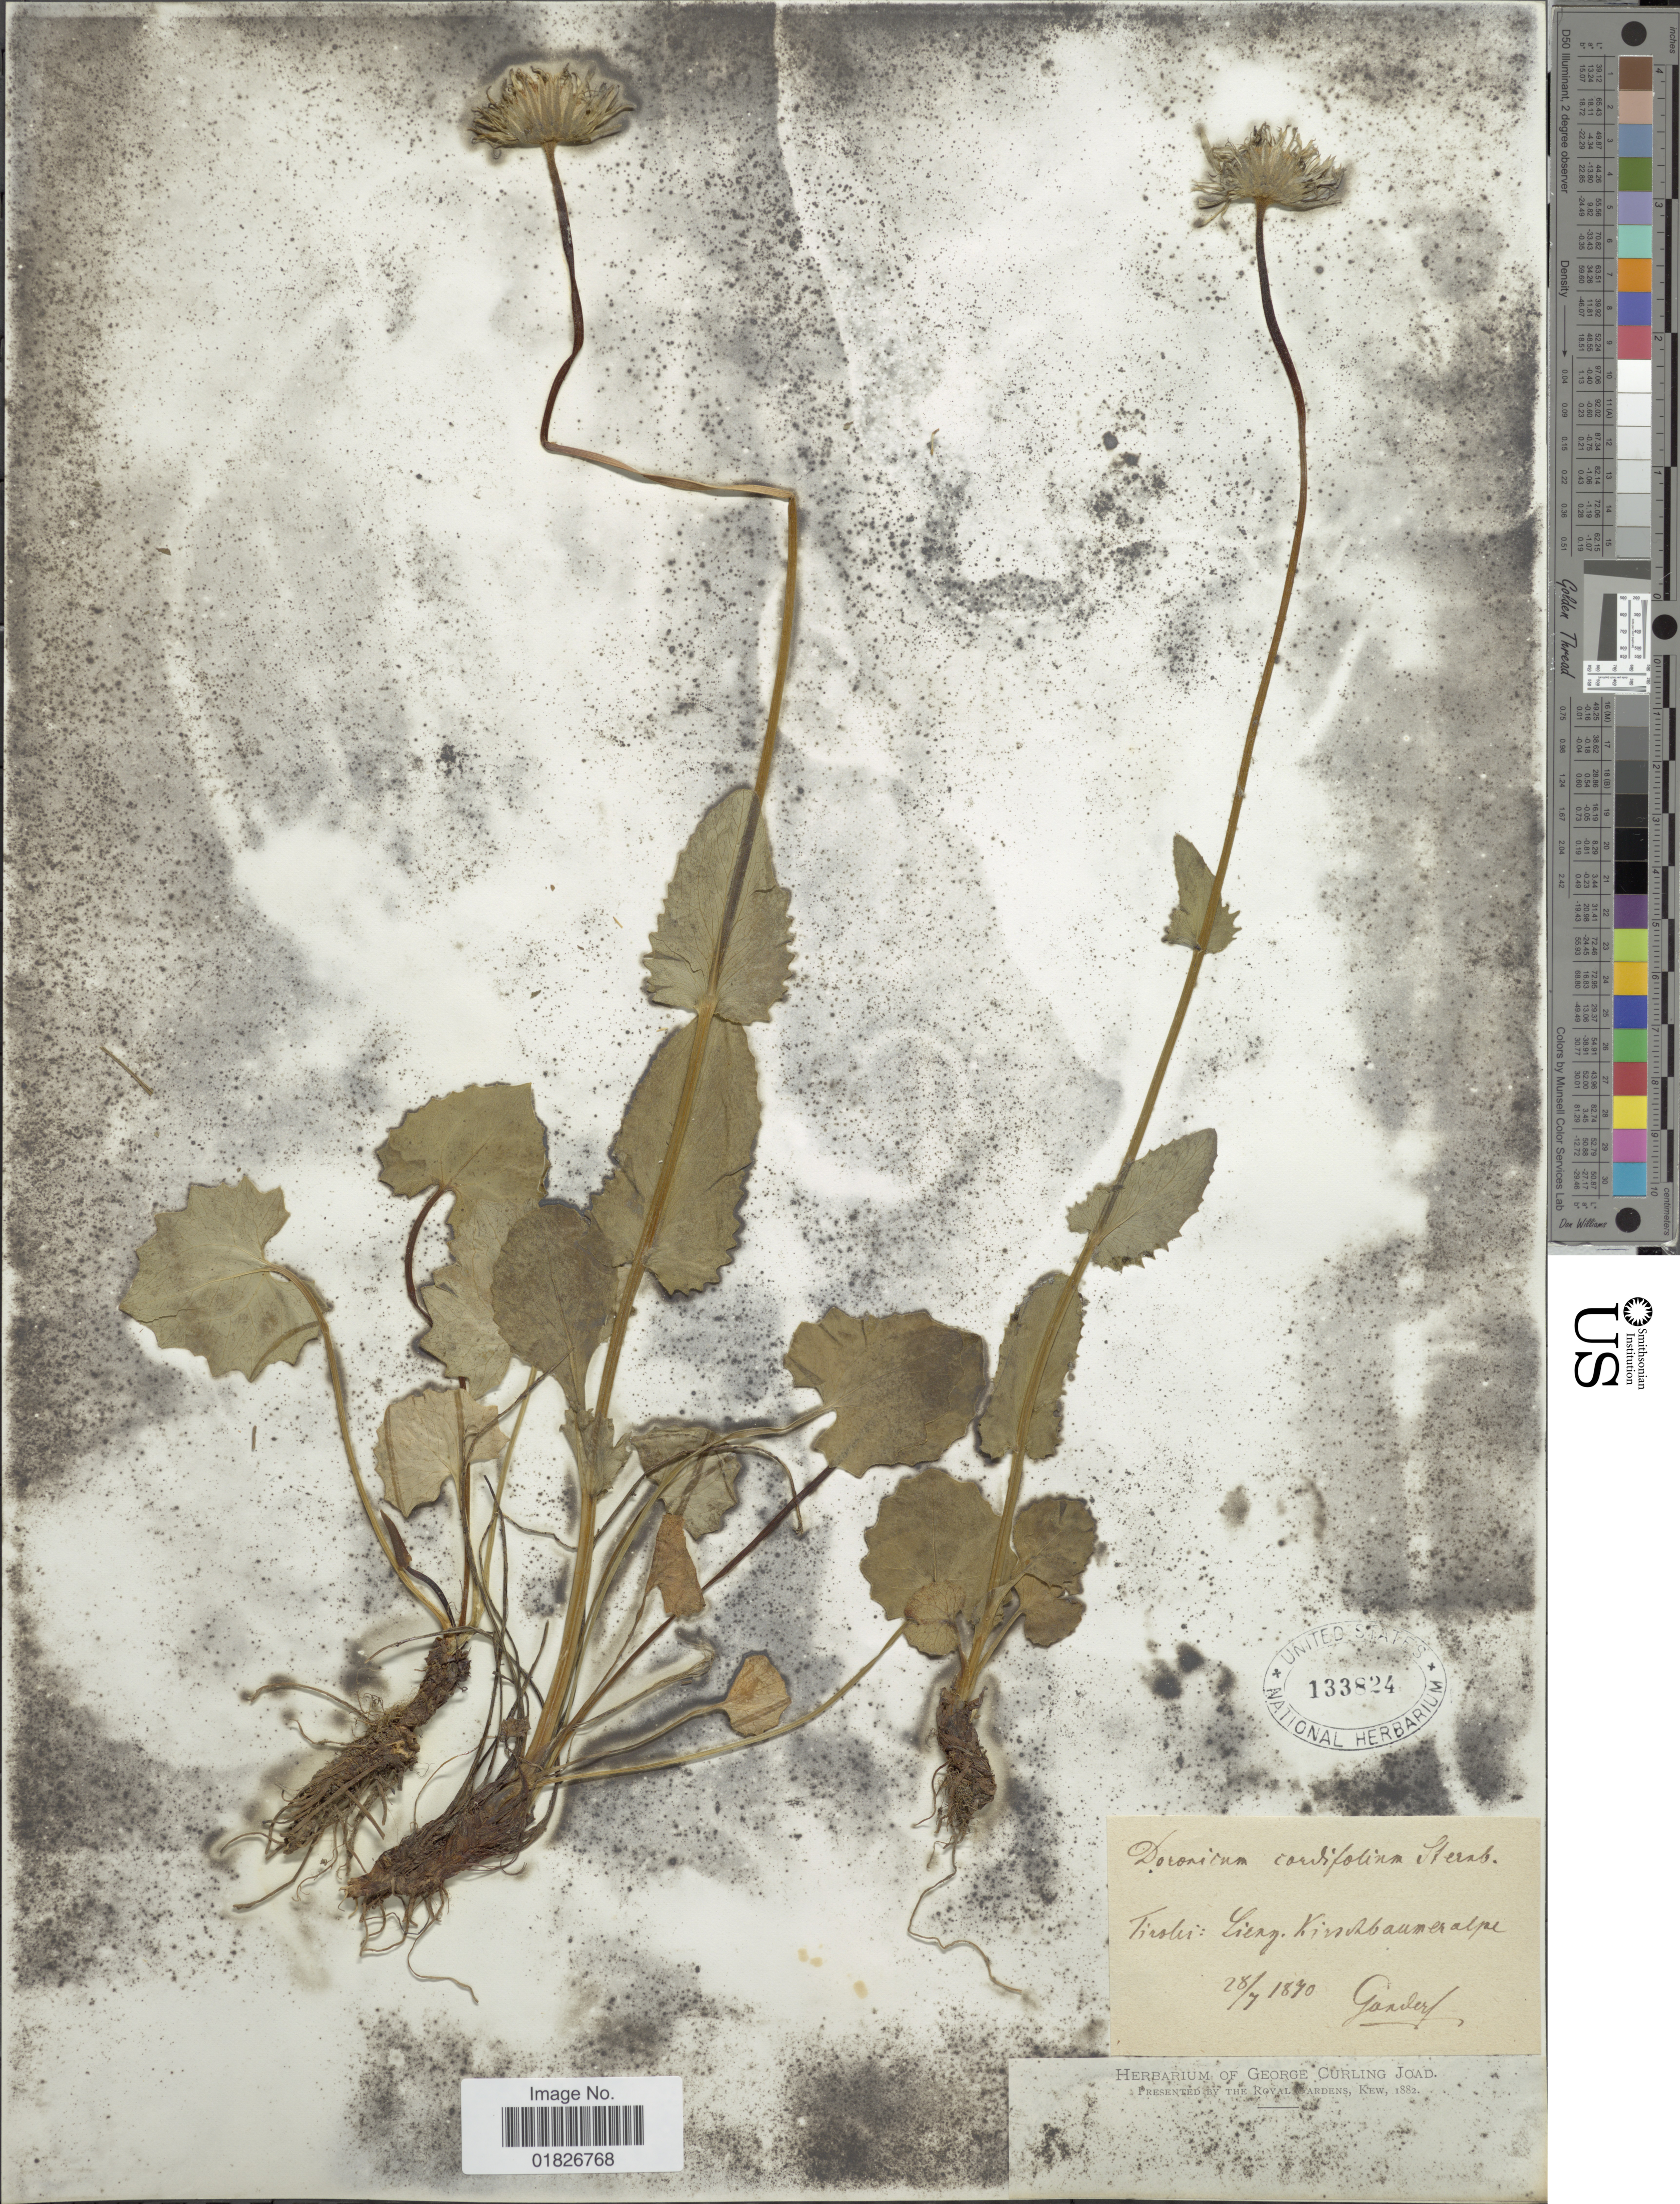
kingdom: Plantae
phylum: Tracheophyta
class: Magnoliopsida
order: Asterales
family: Asteraceae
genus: Doronicum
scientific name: Doronicum columnae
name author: Ten.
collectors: -- Gander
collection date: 1870-07-28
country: Austria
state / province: Tirol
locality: Tiroli, Lienz. Kerschbaumer alpe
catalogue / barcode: US 133824